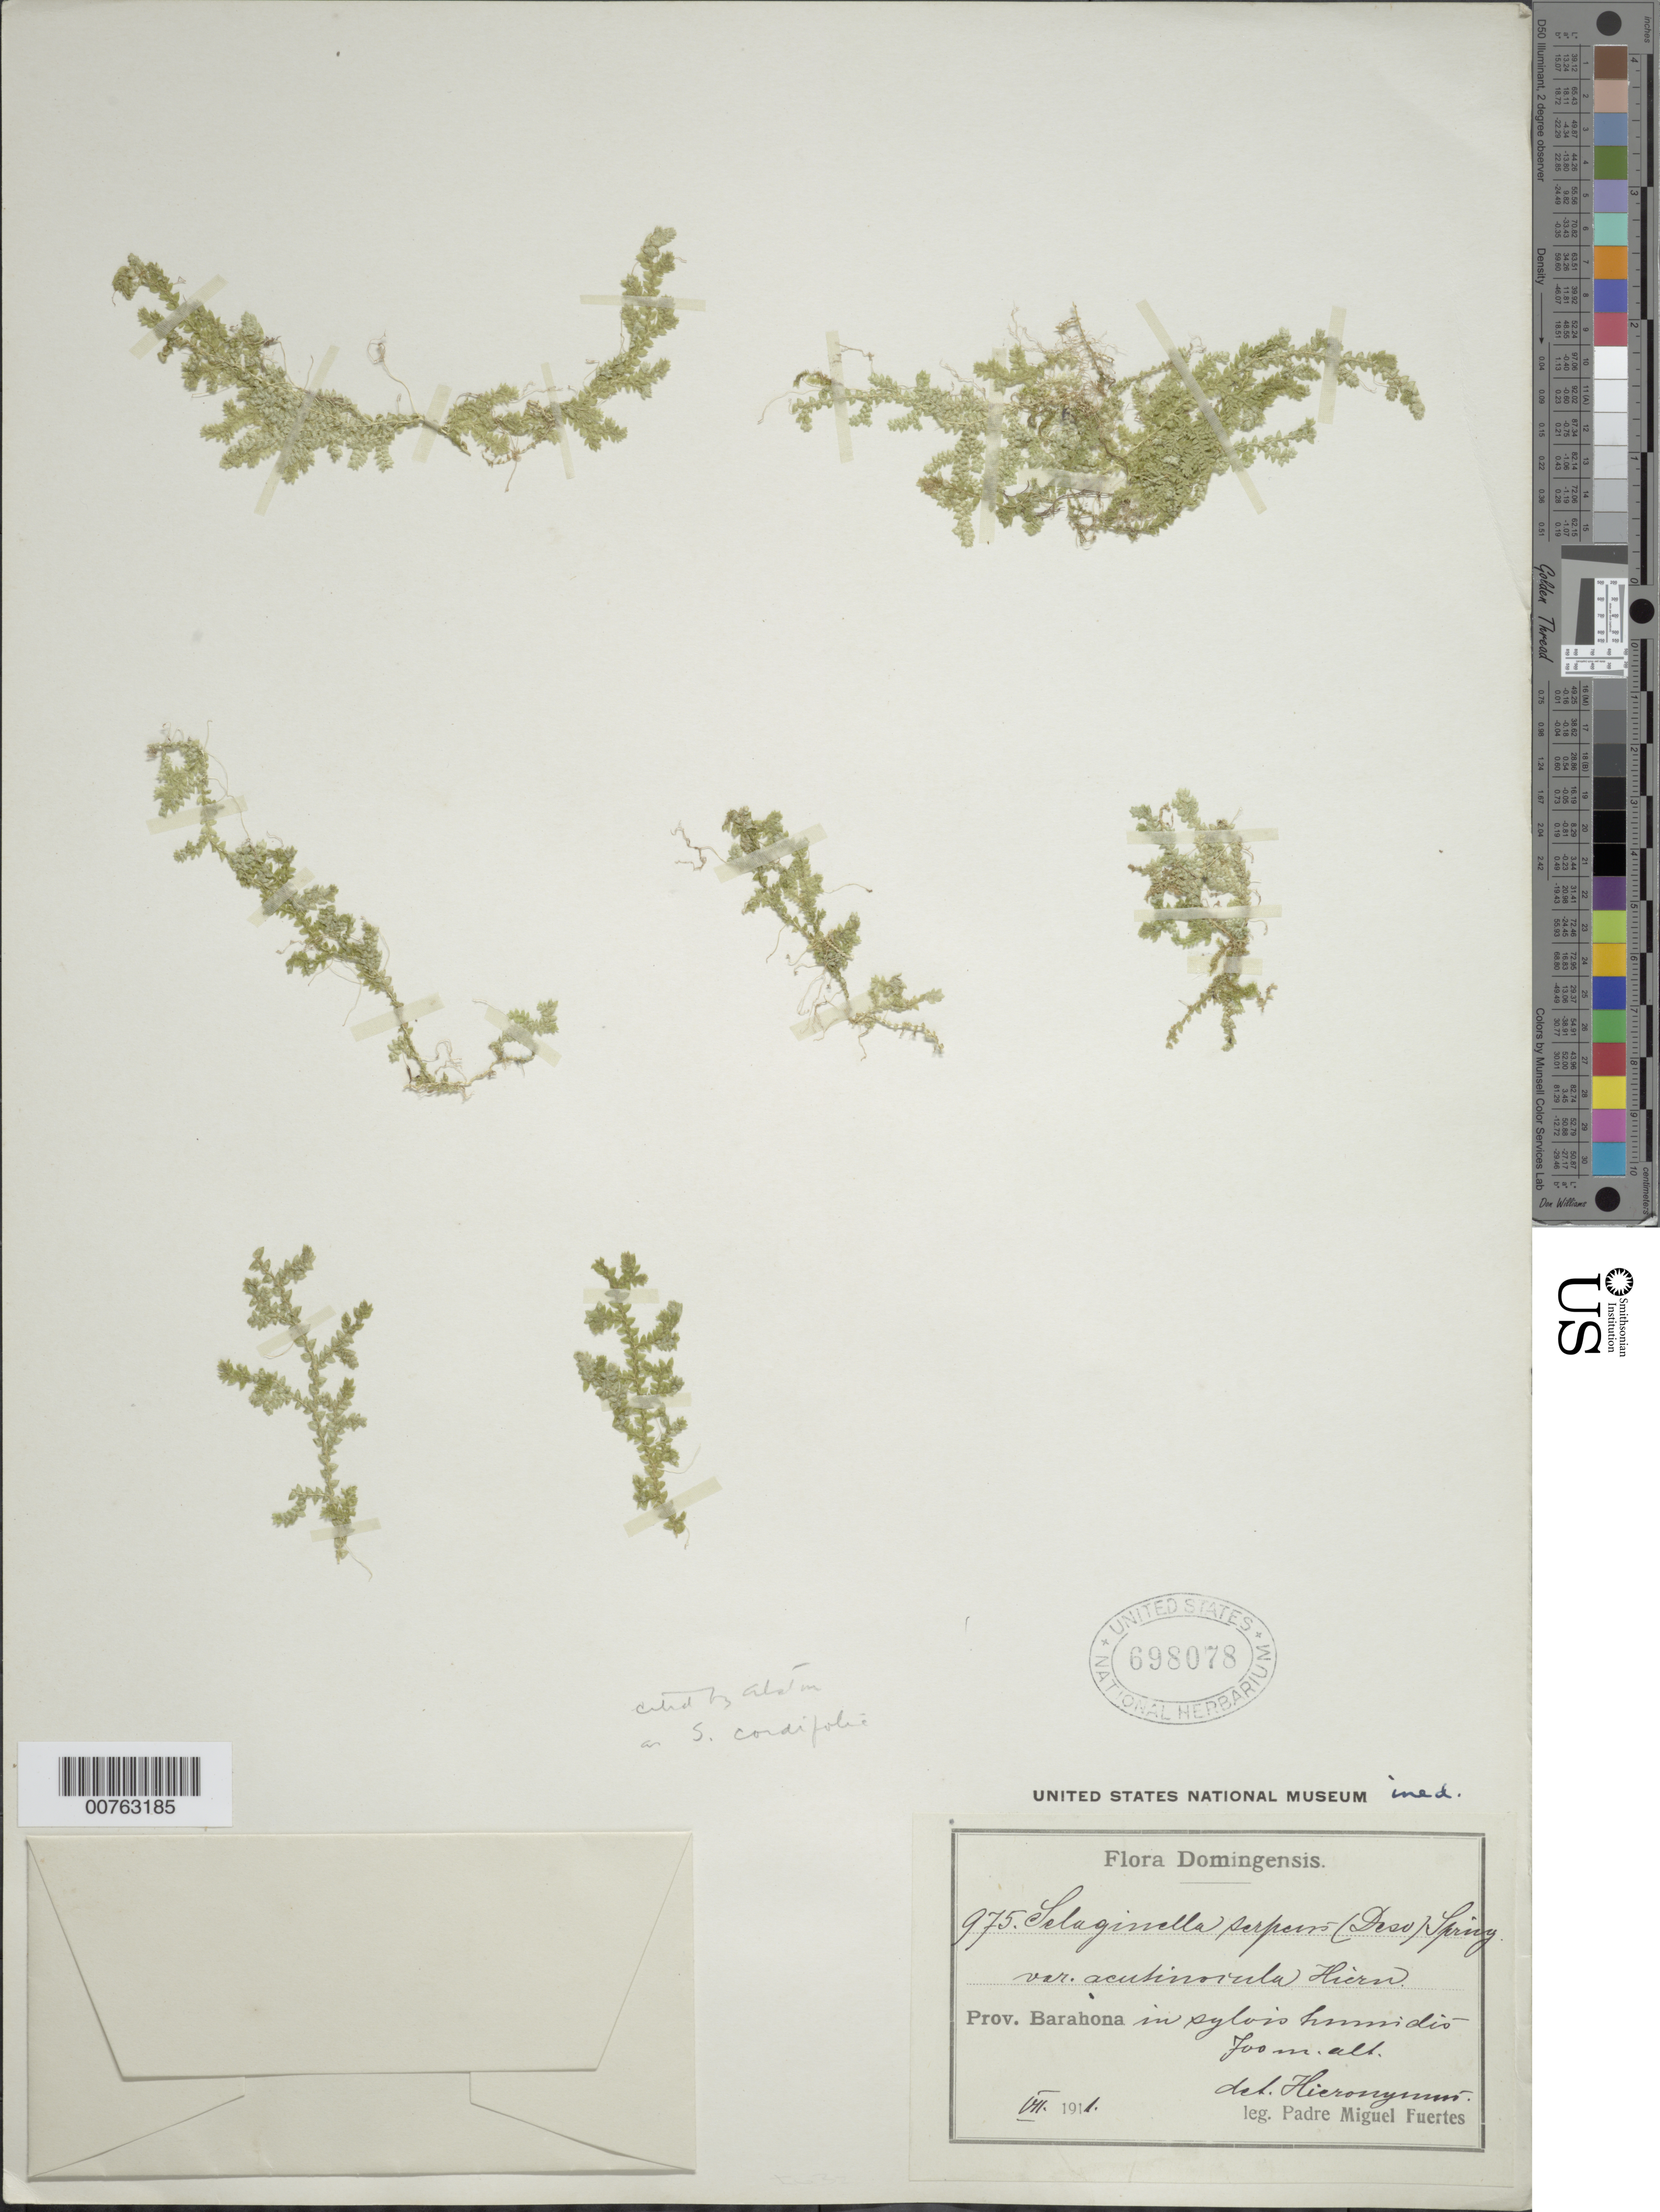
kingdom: Plantae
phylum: Tracheophyta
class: Lycopodiopsida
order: Selaginellales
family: Selaginellaceae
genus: Selaginella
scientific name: Selaginella cordifolia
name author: (Desv. ex Poir.) Spring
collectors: M. D. Fuertes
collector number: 975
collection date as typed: Aug 1911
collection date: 1911-08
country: Dominican Republic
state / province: Barahona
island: Hispaniola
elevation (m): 700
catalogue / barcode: US 698078